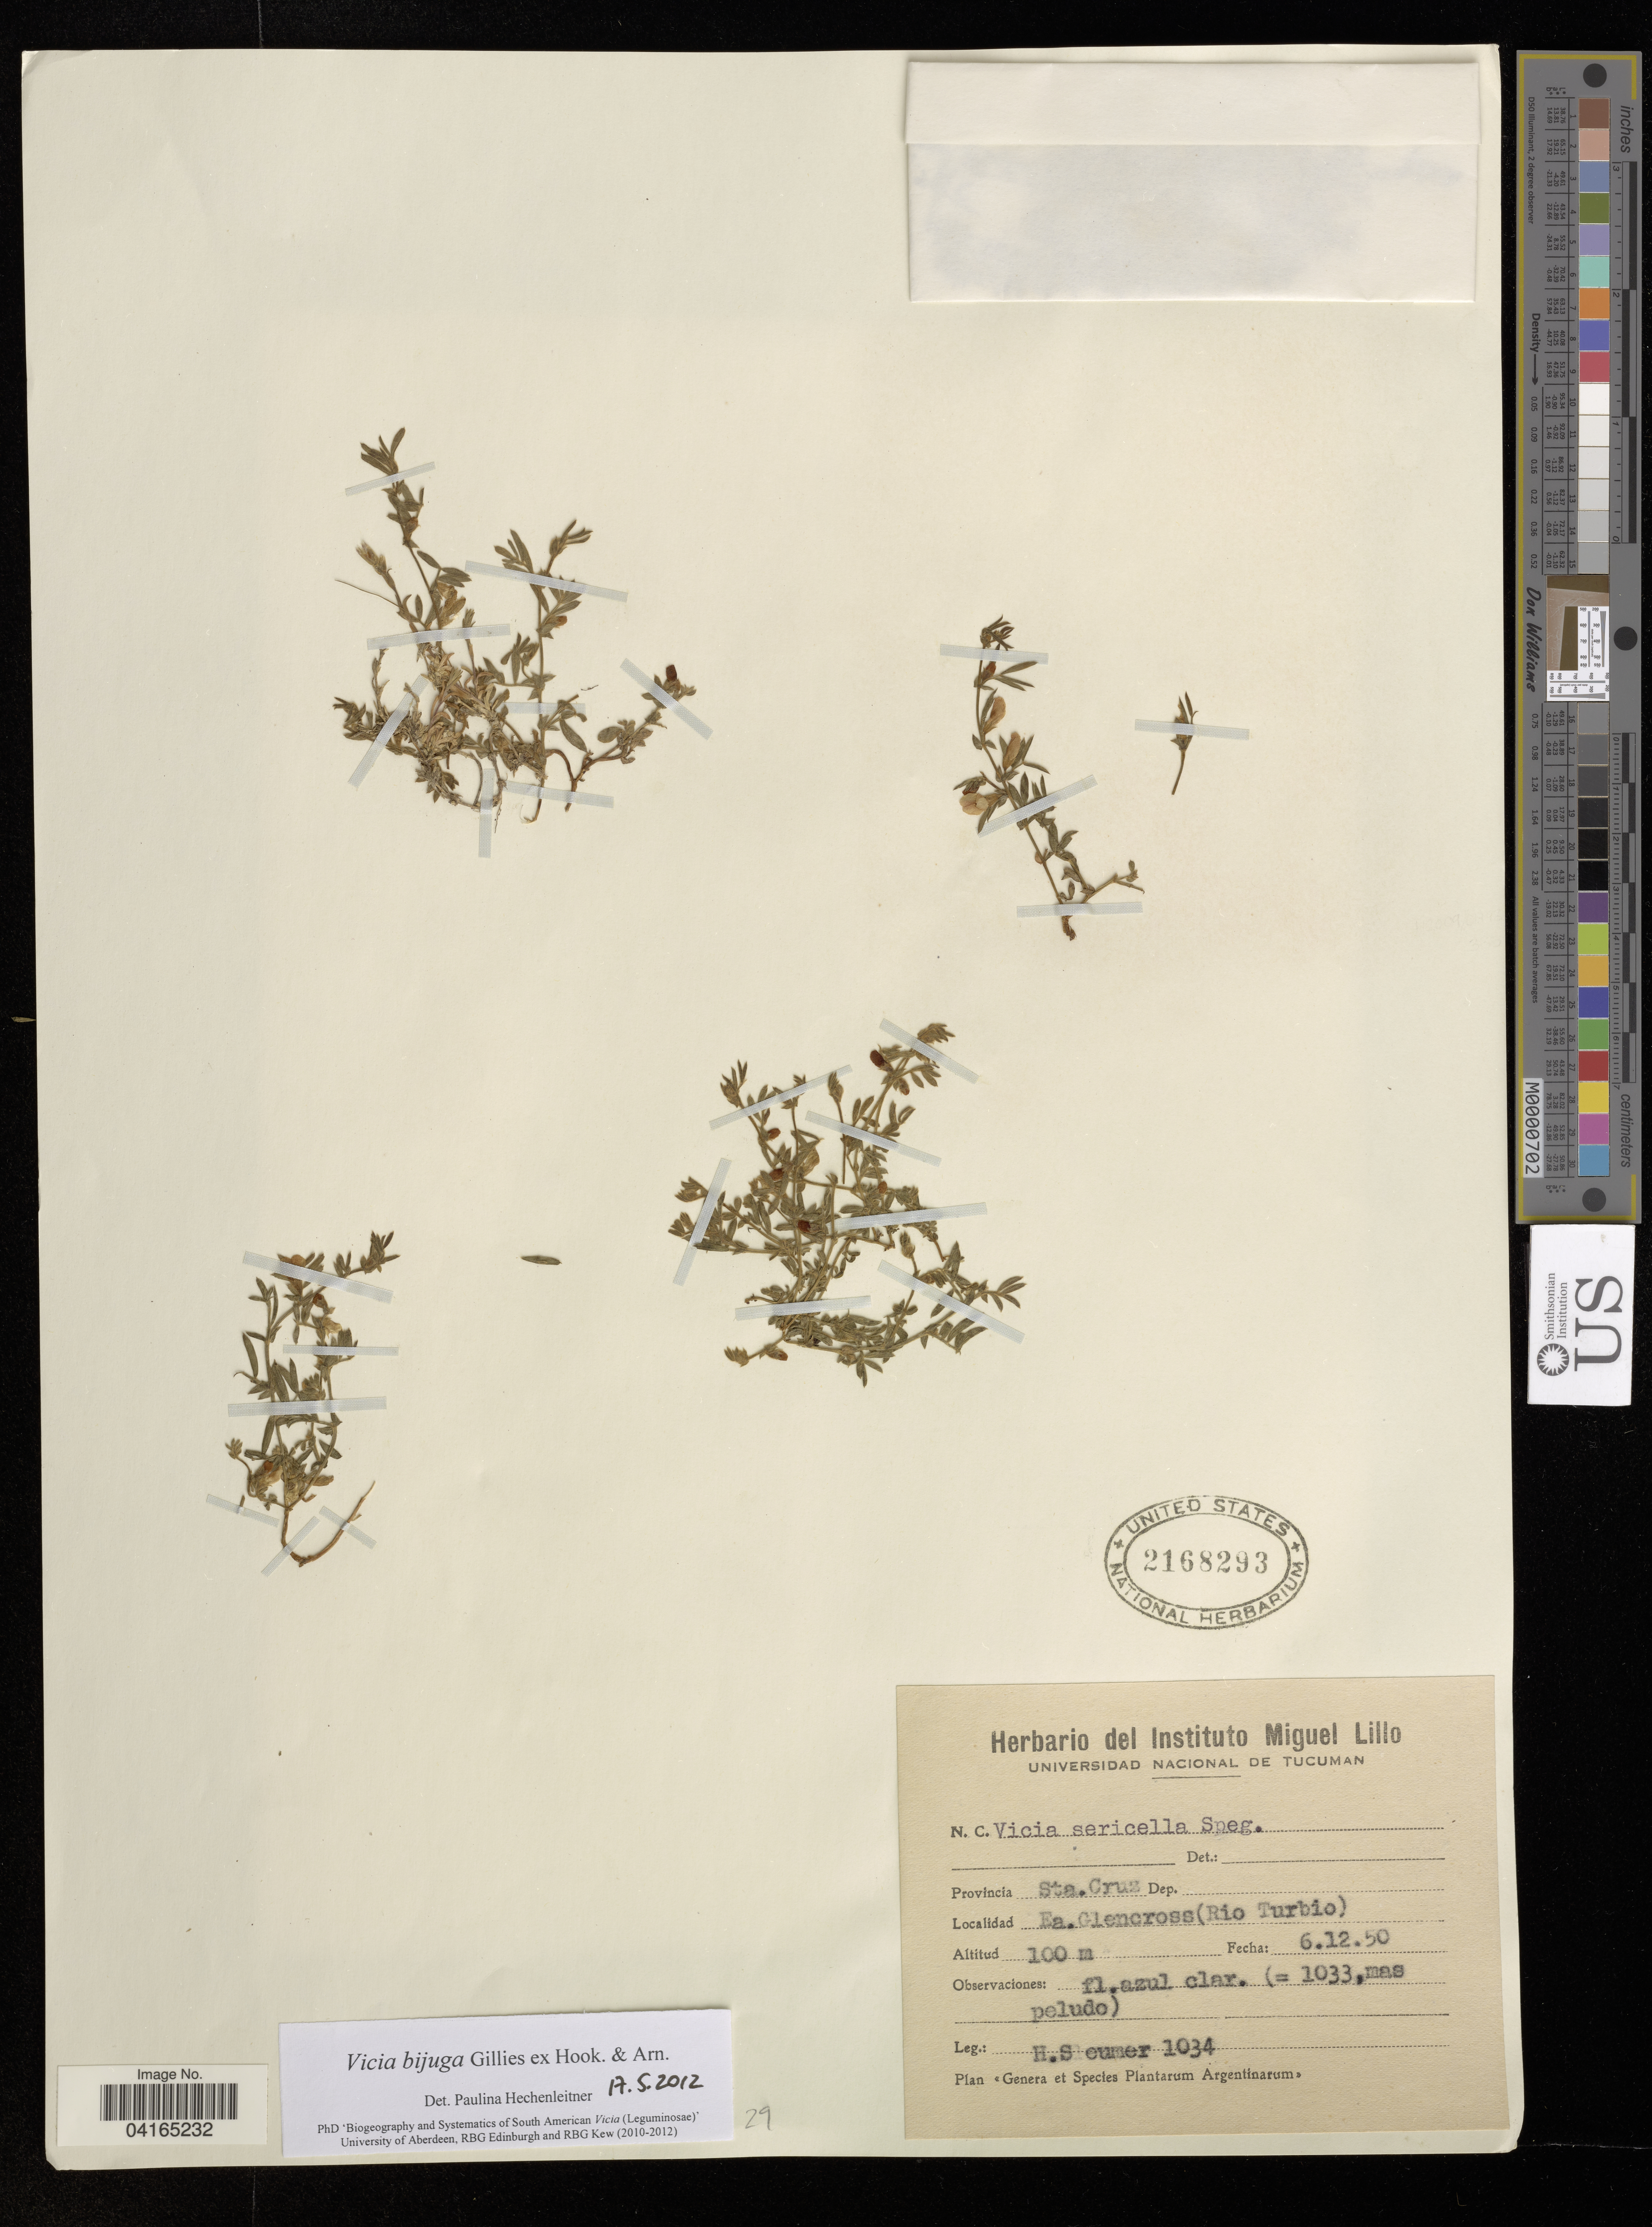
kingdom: Plantae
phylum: Tracheophyta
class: Magnoliopsida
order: Fabales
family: Fabaceae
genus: Vicia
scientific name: Vicia bijuga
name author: Gillies ex Hook. & Arn.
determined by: Hechenleitner, Paulina, RBG Edinburgh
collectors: H. Cumer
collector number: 1034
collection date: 1950-12-06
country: Argentina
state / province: Santa Cruz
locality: Provincia. Sta. Cruz. Ea. Glencross (Rio Turbio).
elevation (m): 100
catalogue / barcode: US 2168293